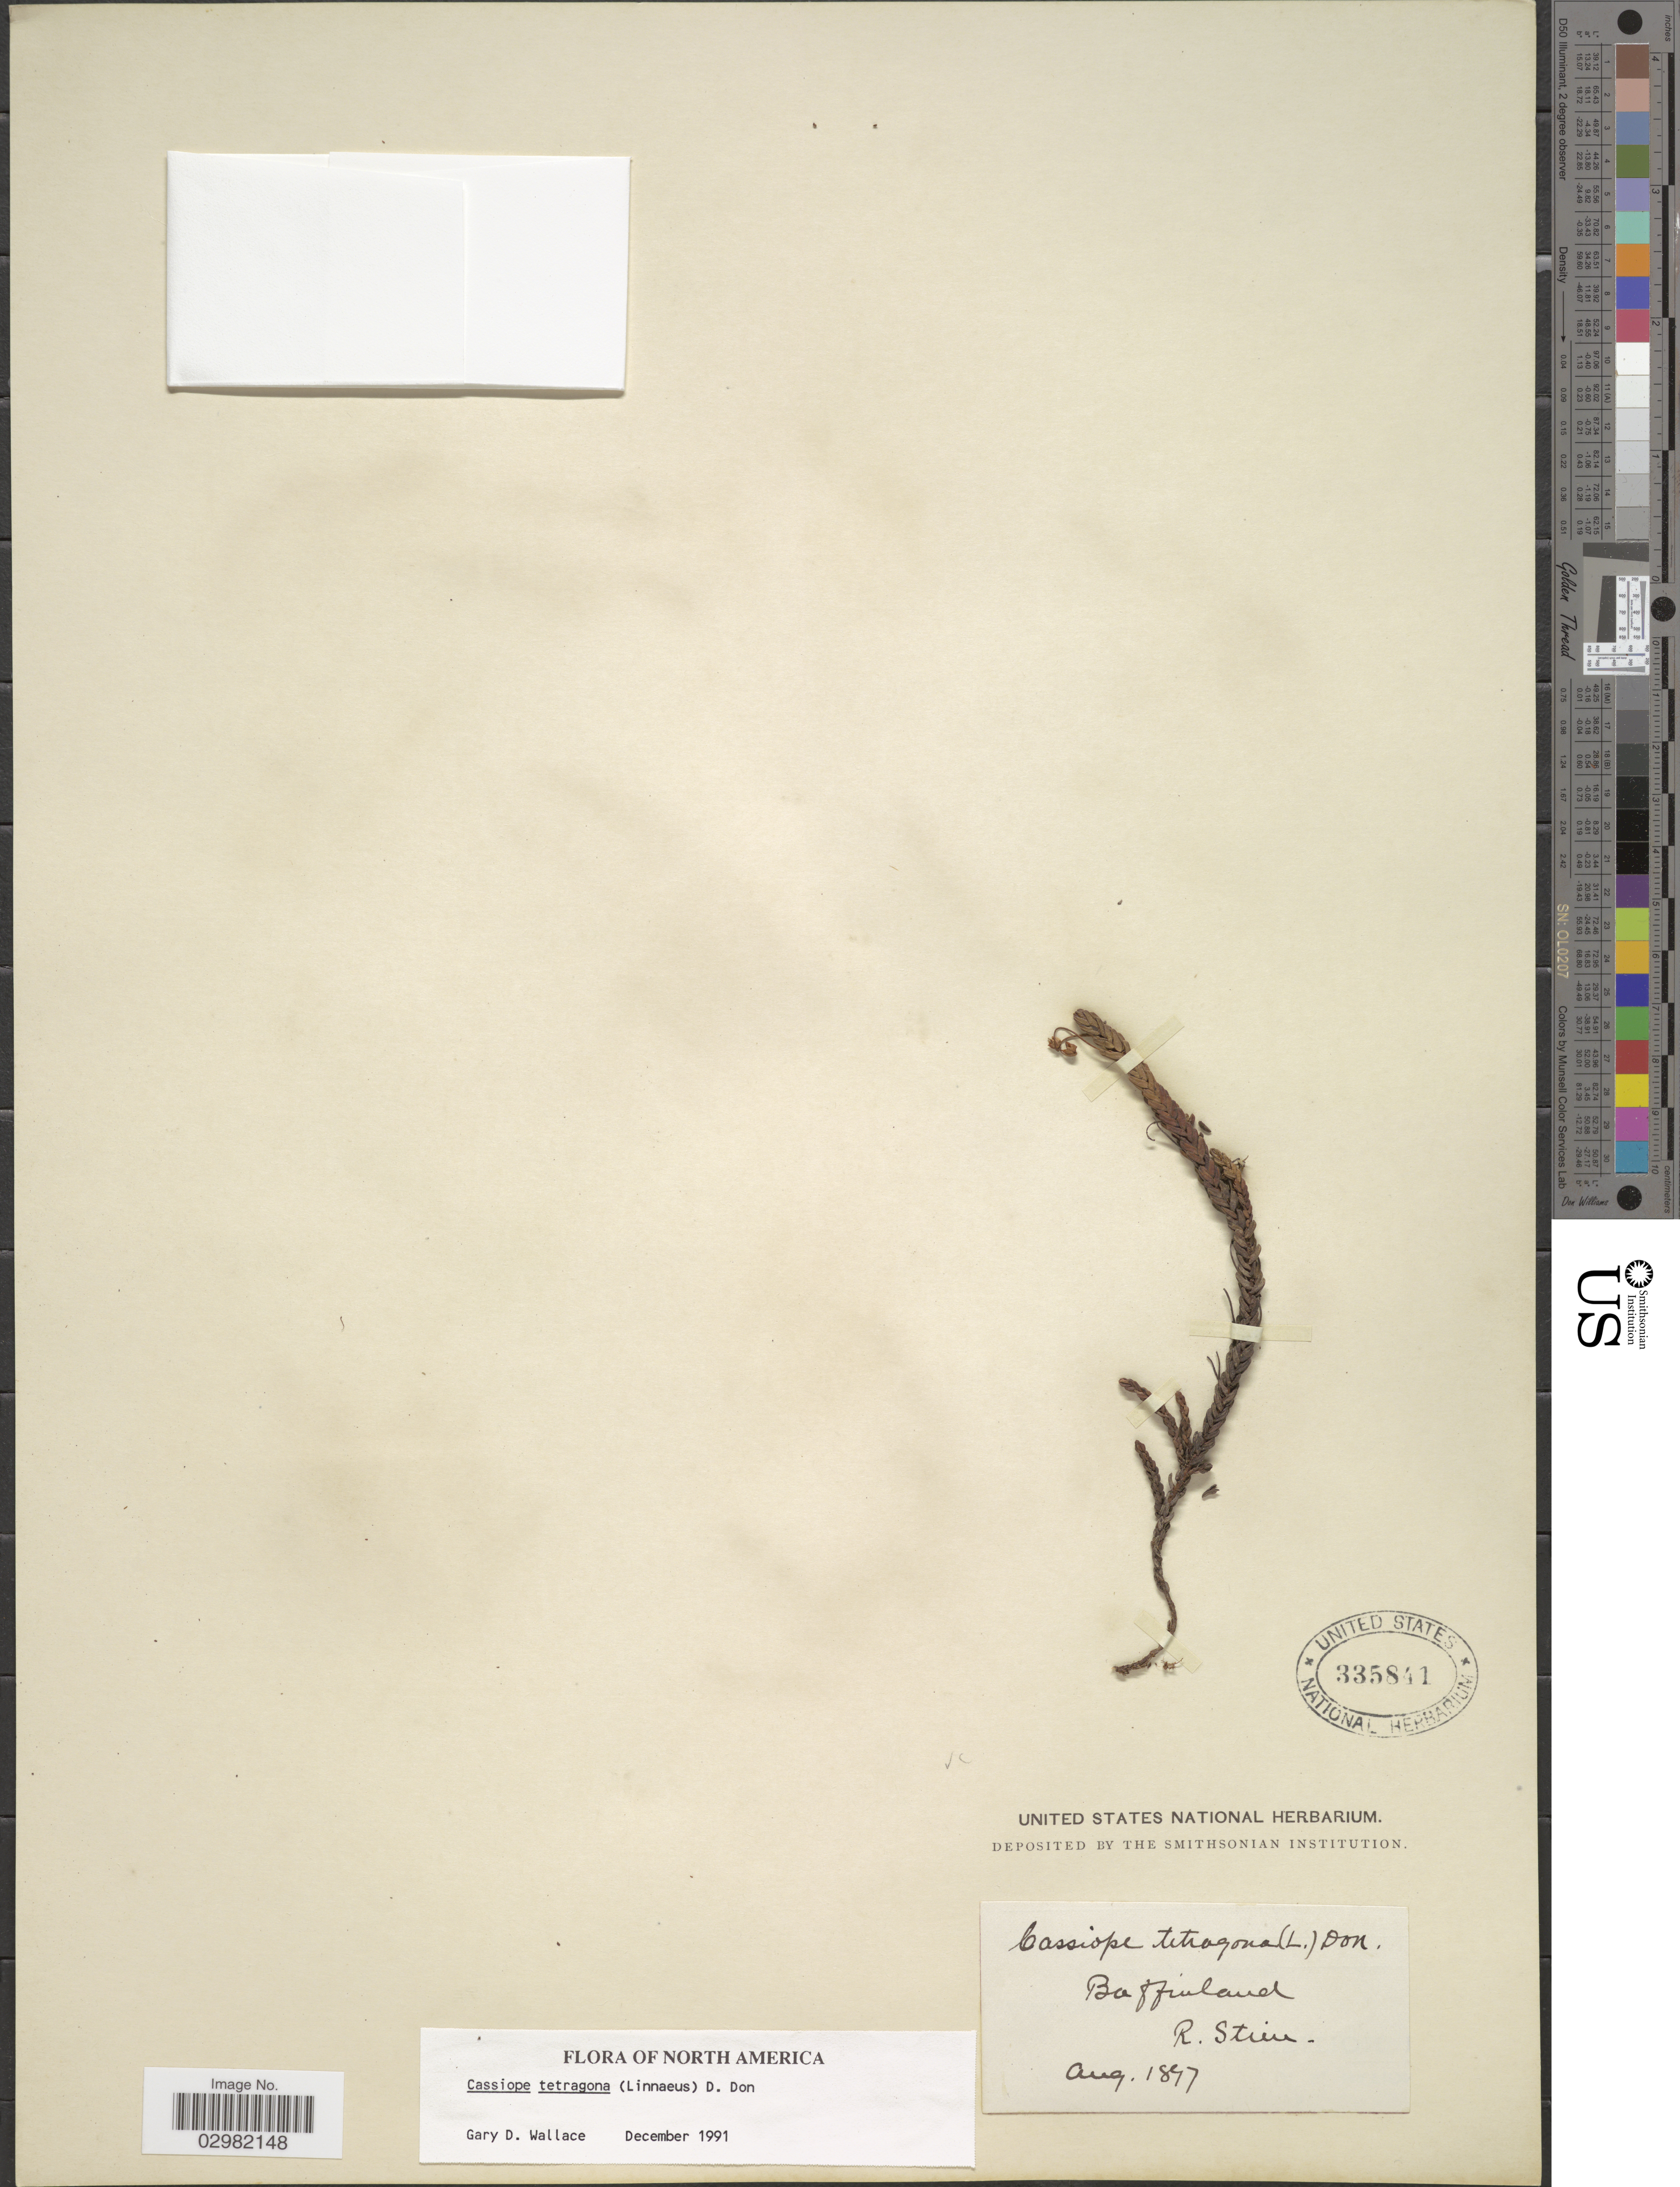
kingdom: Plantae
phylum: Tracheophyta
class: Magnoliopsida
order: Ericales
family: Ericaceae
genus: Cassiope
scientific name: Cassiope tetragona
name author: (L.) D. Don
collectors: R. Stein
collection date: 1897-08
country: Canada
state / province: Nunavut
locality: Baffinland.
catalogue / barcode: US 335841